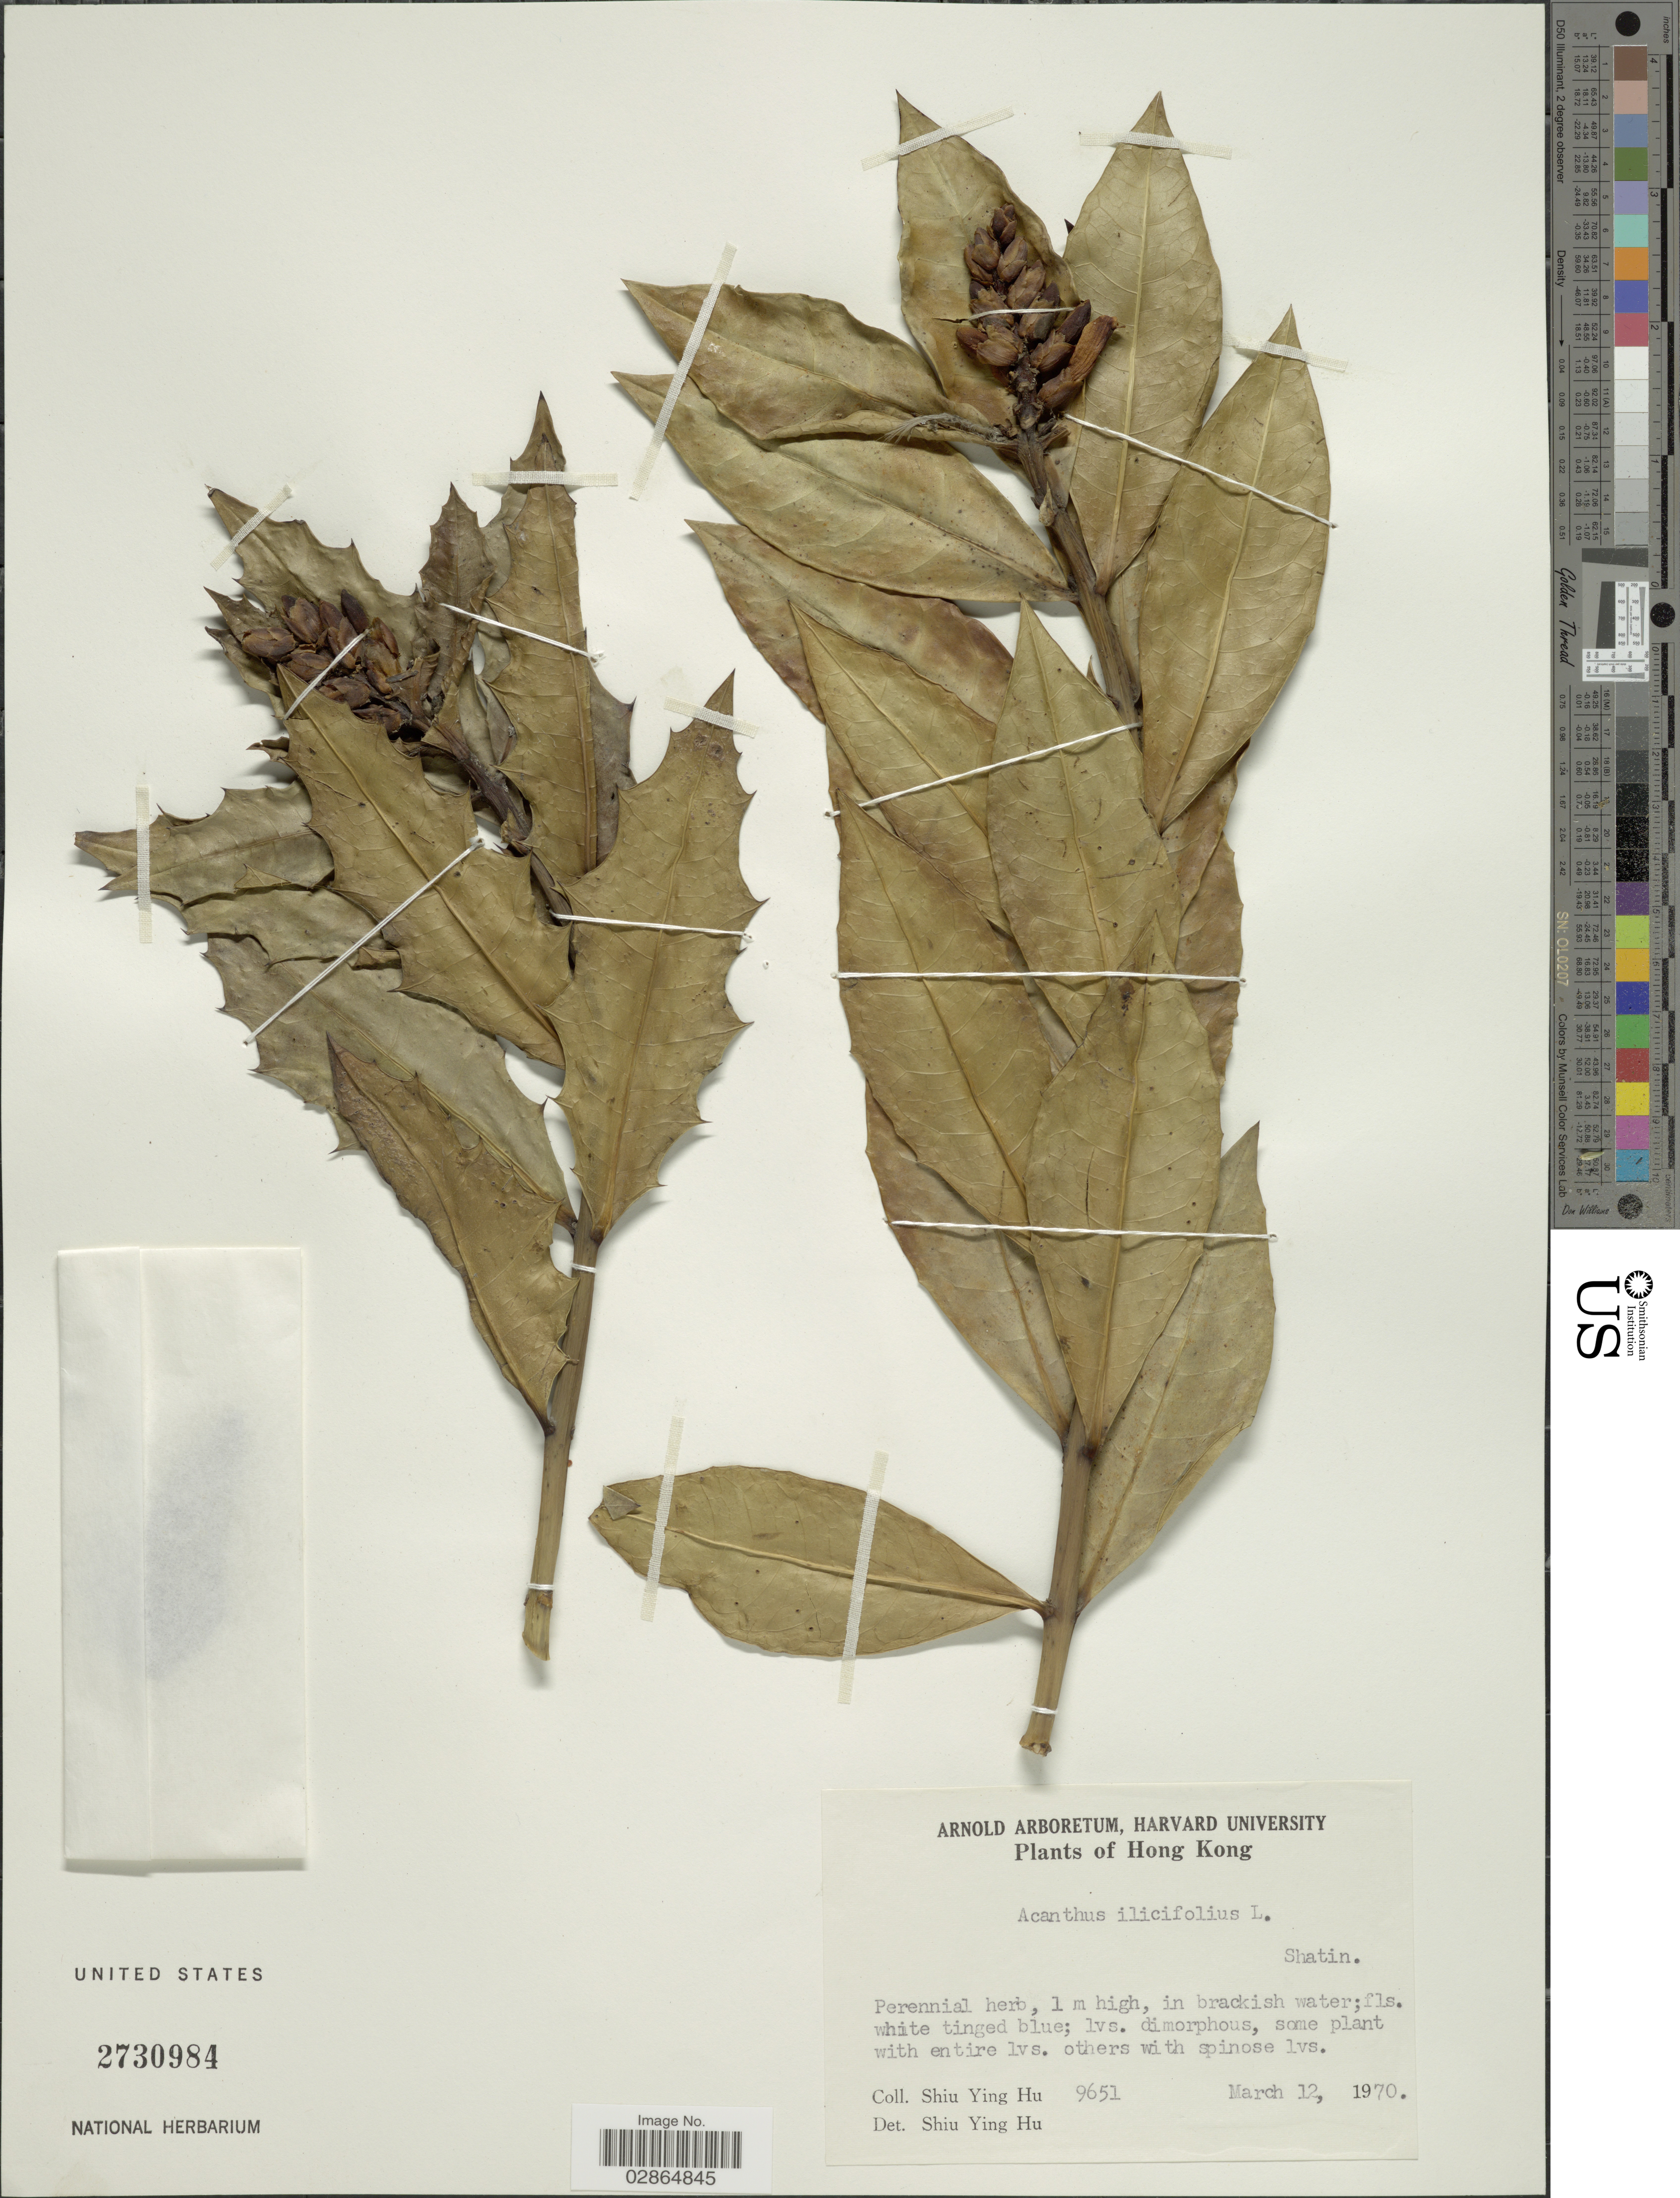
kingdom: Plantae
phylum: Tracheophyta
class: Magnoliopsida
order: Lamiales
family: Acanthaceae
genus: Acanthus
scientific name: Acanthus ilicifolius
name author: L.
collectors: S. Y. Hu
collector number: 9651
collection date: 1970-03-12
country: China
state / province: Hong Kong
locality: Hong Kong, Shatin.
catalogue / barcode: US 2730984